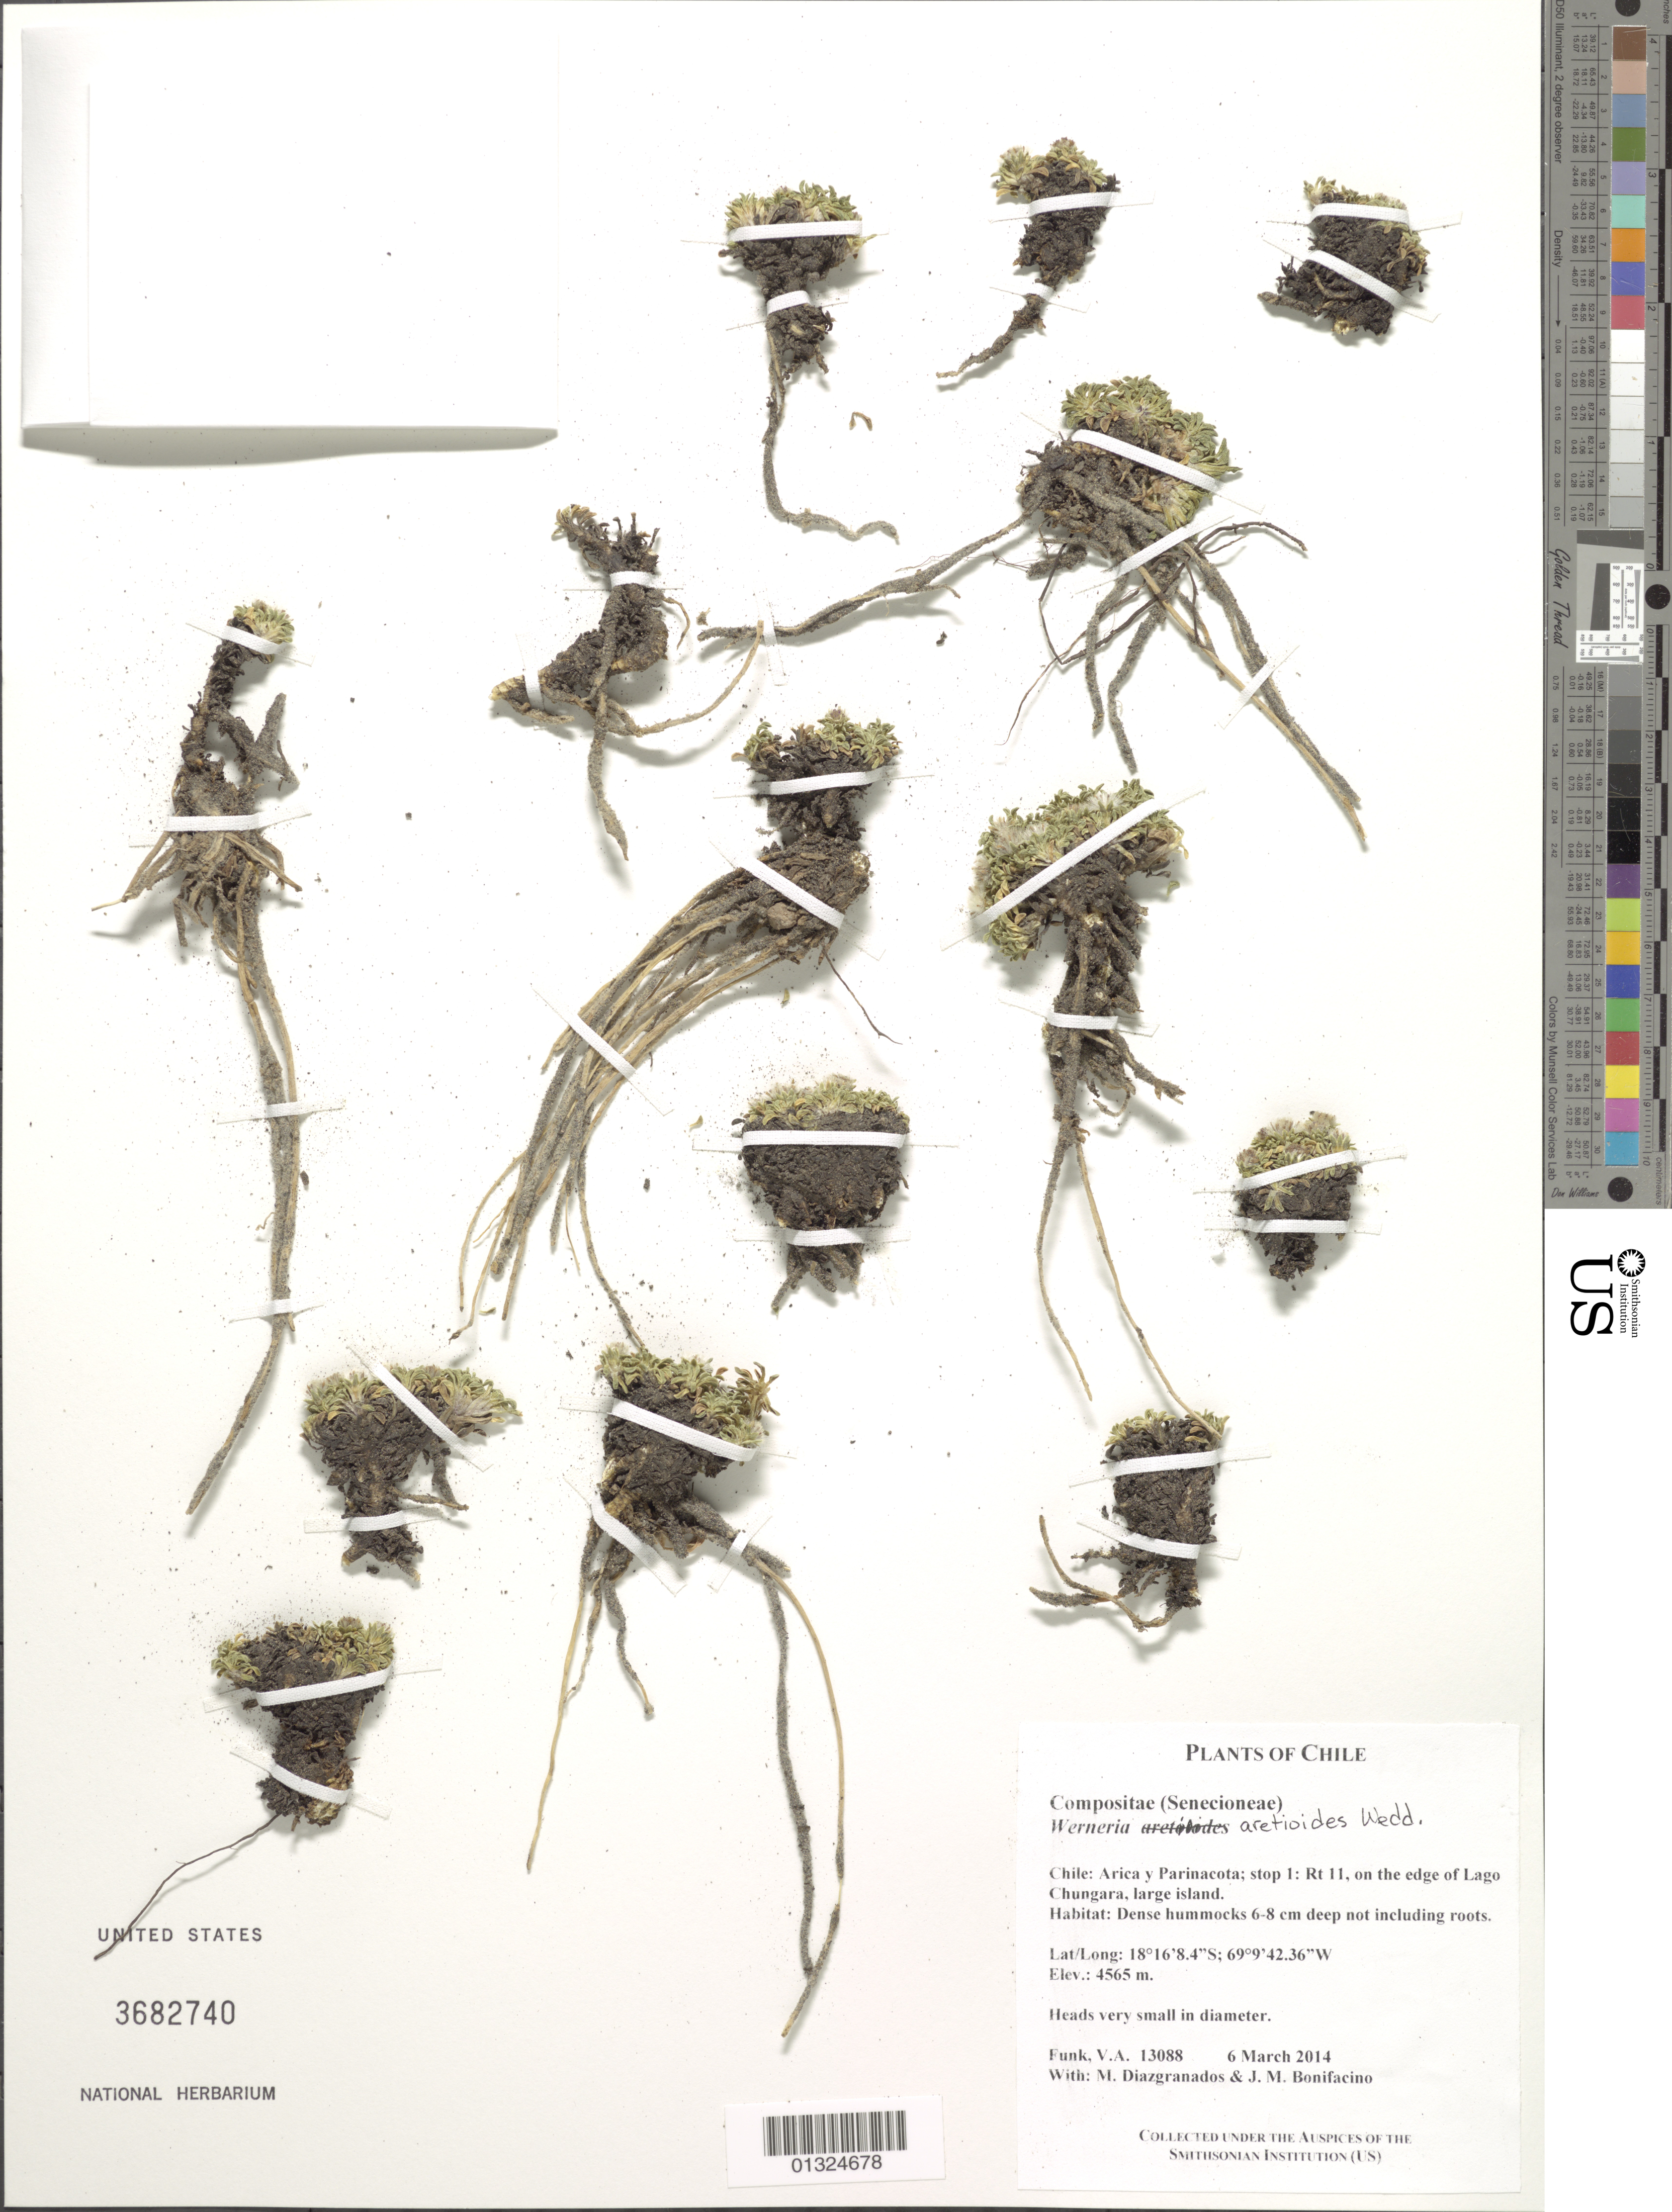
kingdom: Plantae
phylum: Tracheophyta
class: Magnoliopsida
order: Asterales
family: Asteraceae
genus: Werneria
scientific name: Werneria aretioides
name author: Wedd.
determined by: Funk, Vicki A., (BOT), Smithsonian Institution - National Museum of Natural History (UNITED STATES)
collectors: V. Funk, M. Diazgranados C. & M. Bonifacino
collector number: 13088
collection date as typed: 6 March 2014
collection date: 2014-03-06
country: Chile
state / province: Arica y Parinacota (XV)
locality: Rt 11, on the edge of Lago Chungara, large island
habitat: Dense hummocks 6-8 cm deep not including roots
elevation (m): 4565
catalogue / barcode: US 3682740